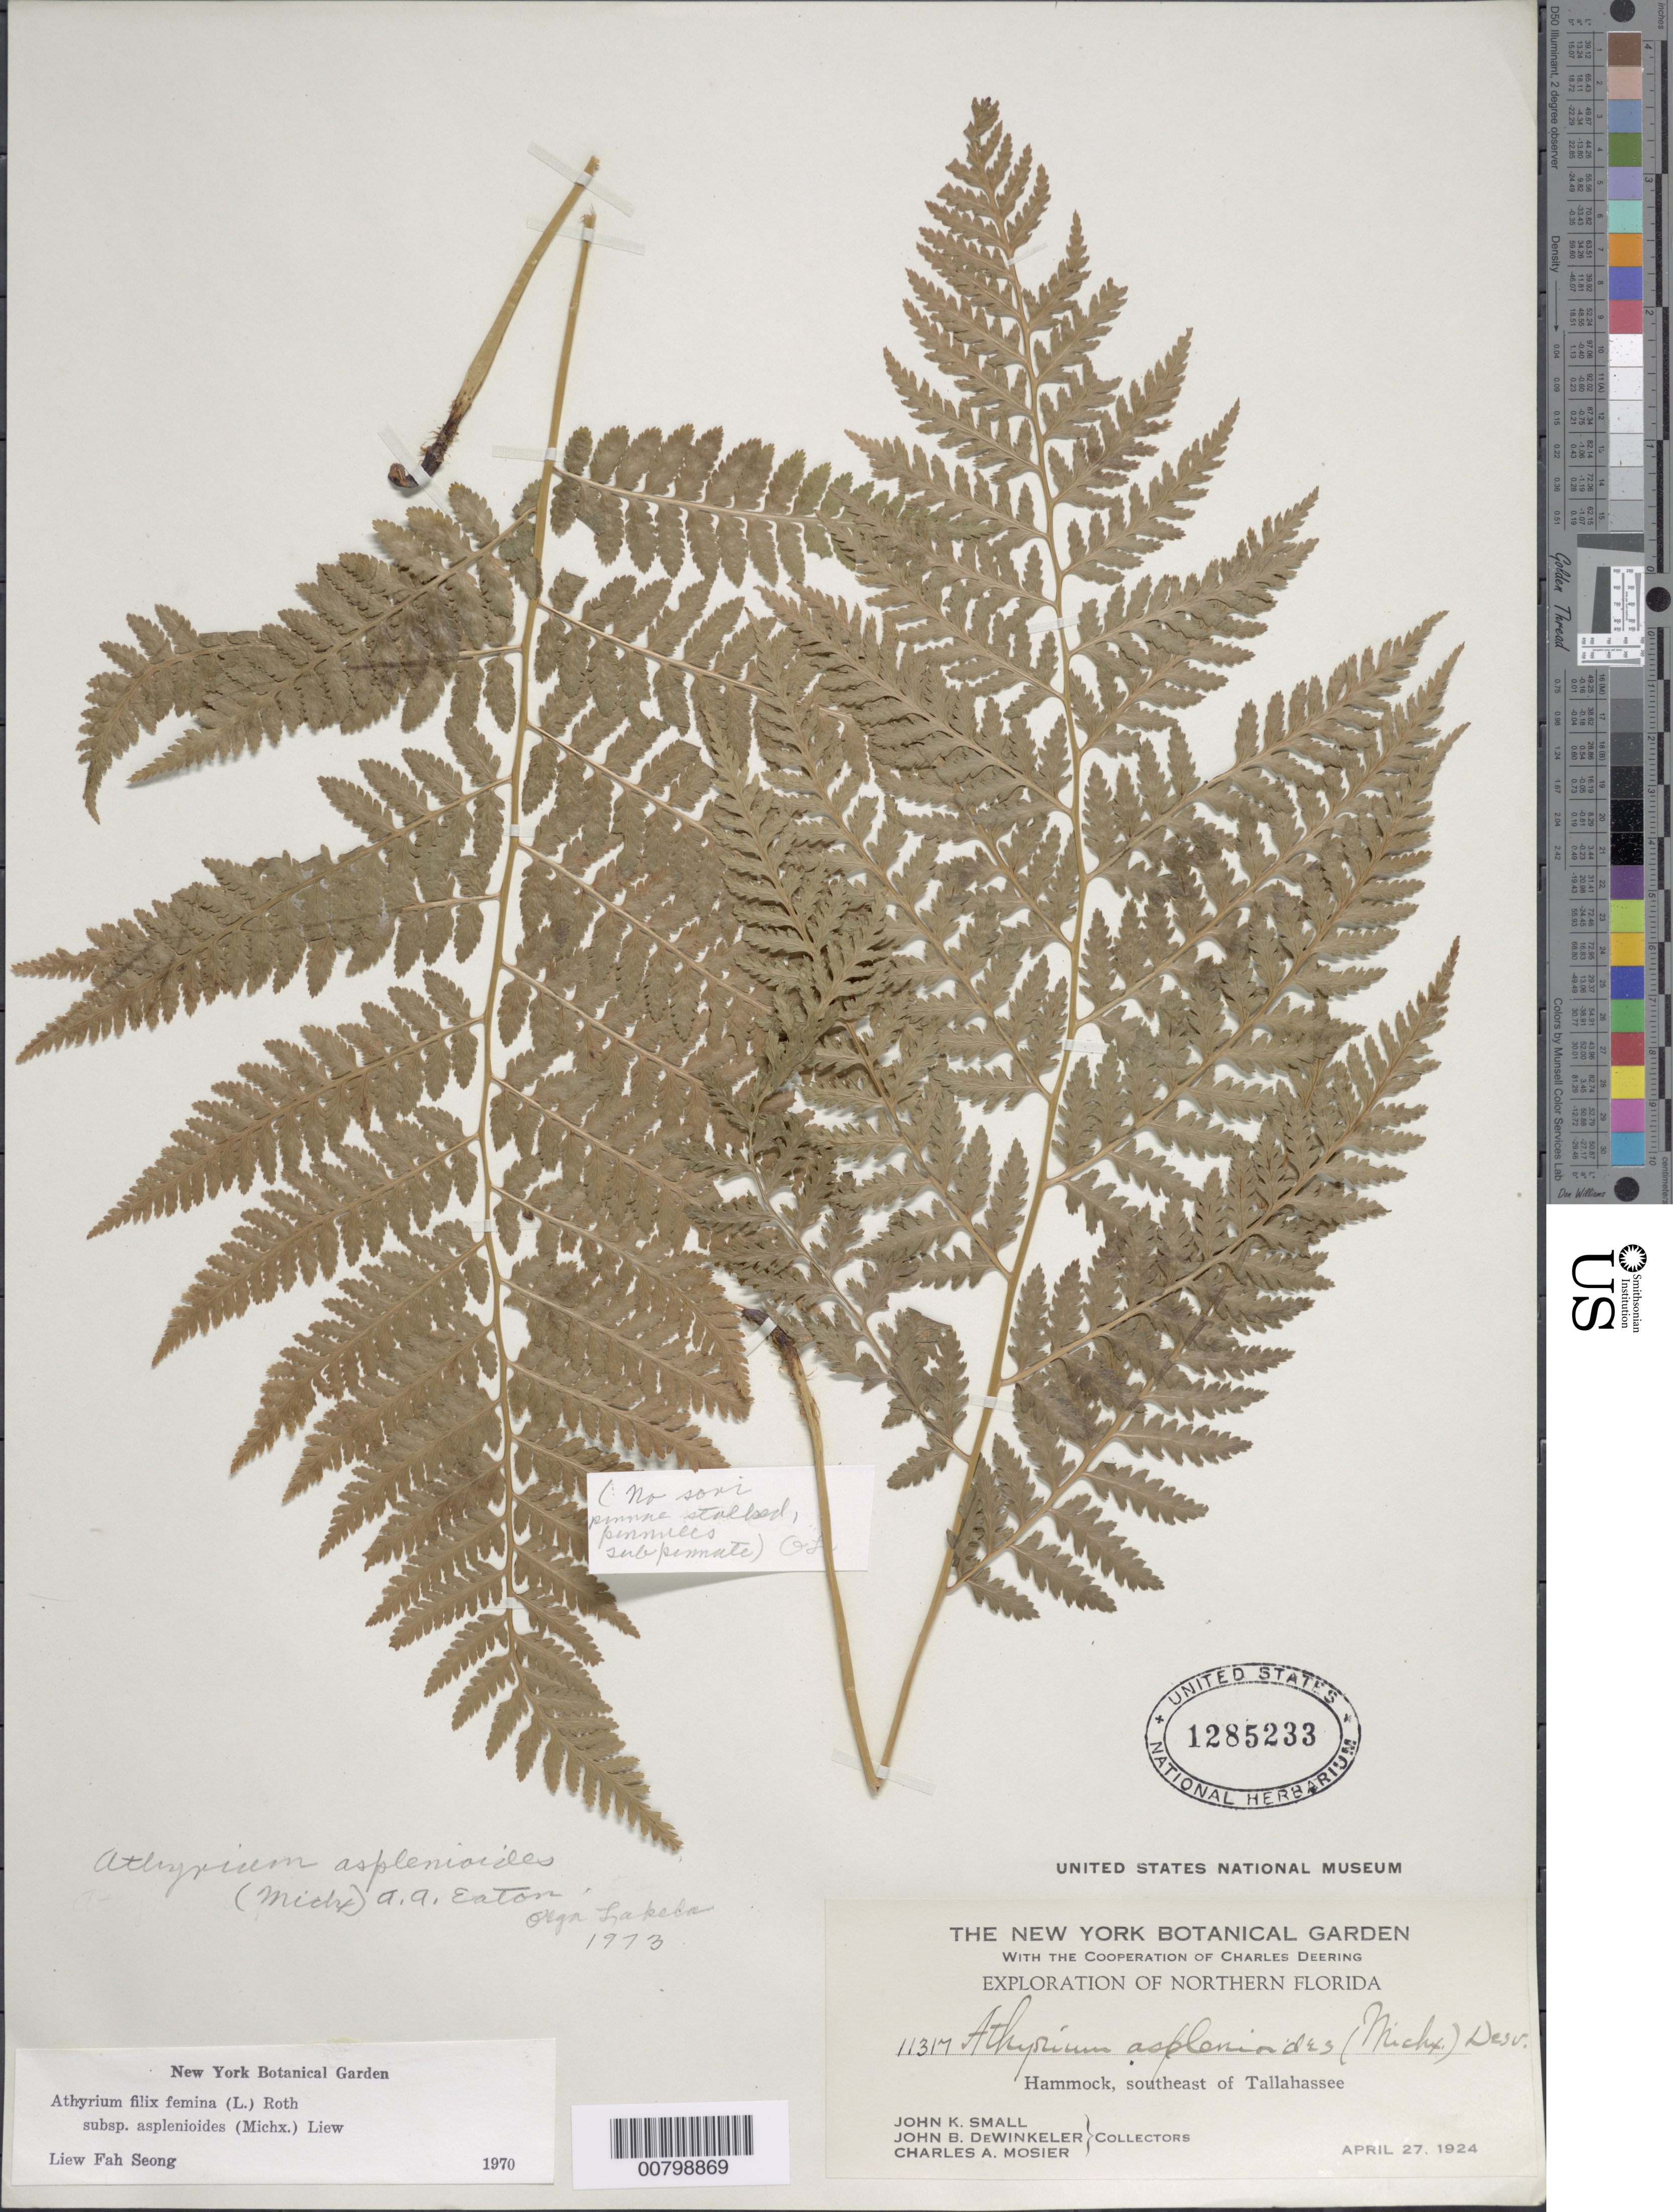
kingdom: Plantae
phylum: Tracheophyta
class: Polypodiopsida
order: Polypodiales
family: Athyriaceae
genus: Athyrium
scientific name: Athyrium filix-femina subsp. asplenioides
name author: (Michx.) Hultén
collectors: J. K. Small, J. B. Dewinkeler & C. A. Mosier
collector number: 11317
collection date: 1924-04-27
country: United States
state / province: Florida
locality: Northern Florida, Hammock, southeast of Tailahassee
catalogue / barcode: US 1285233